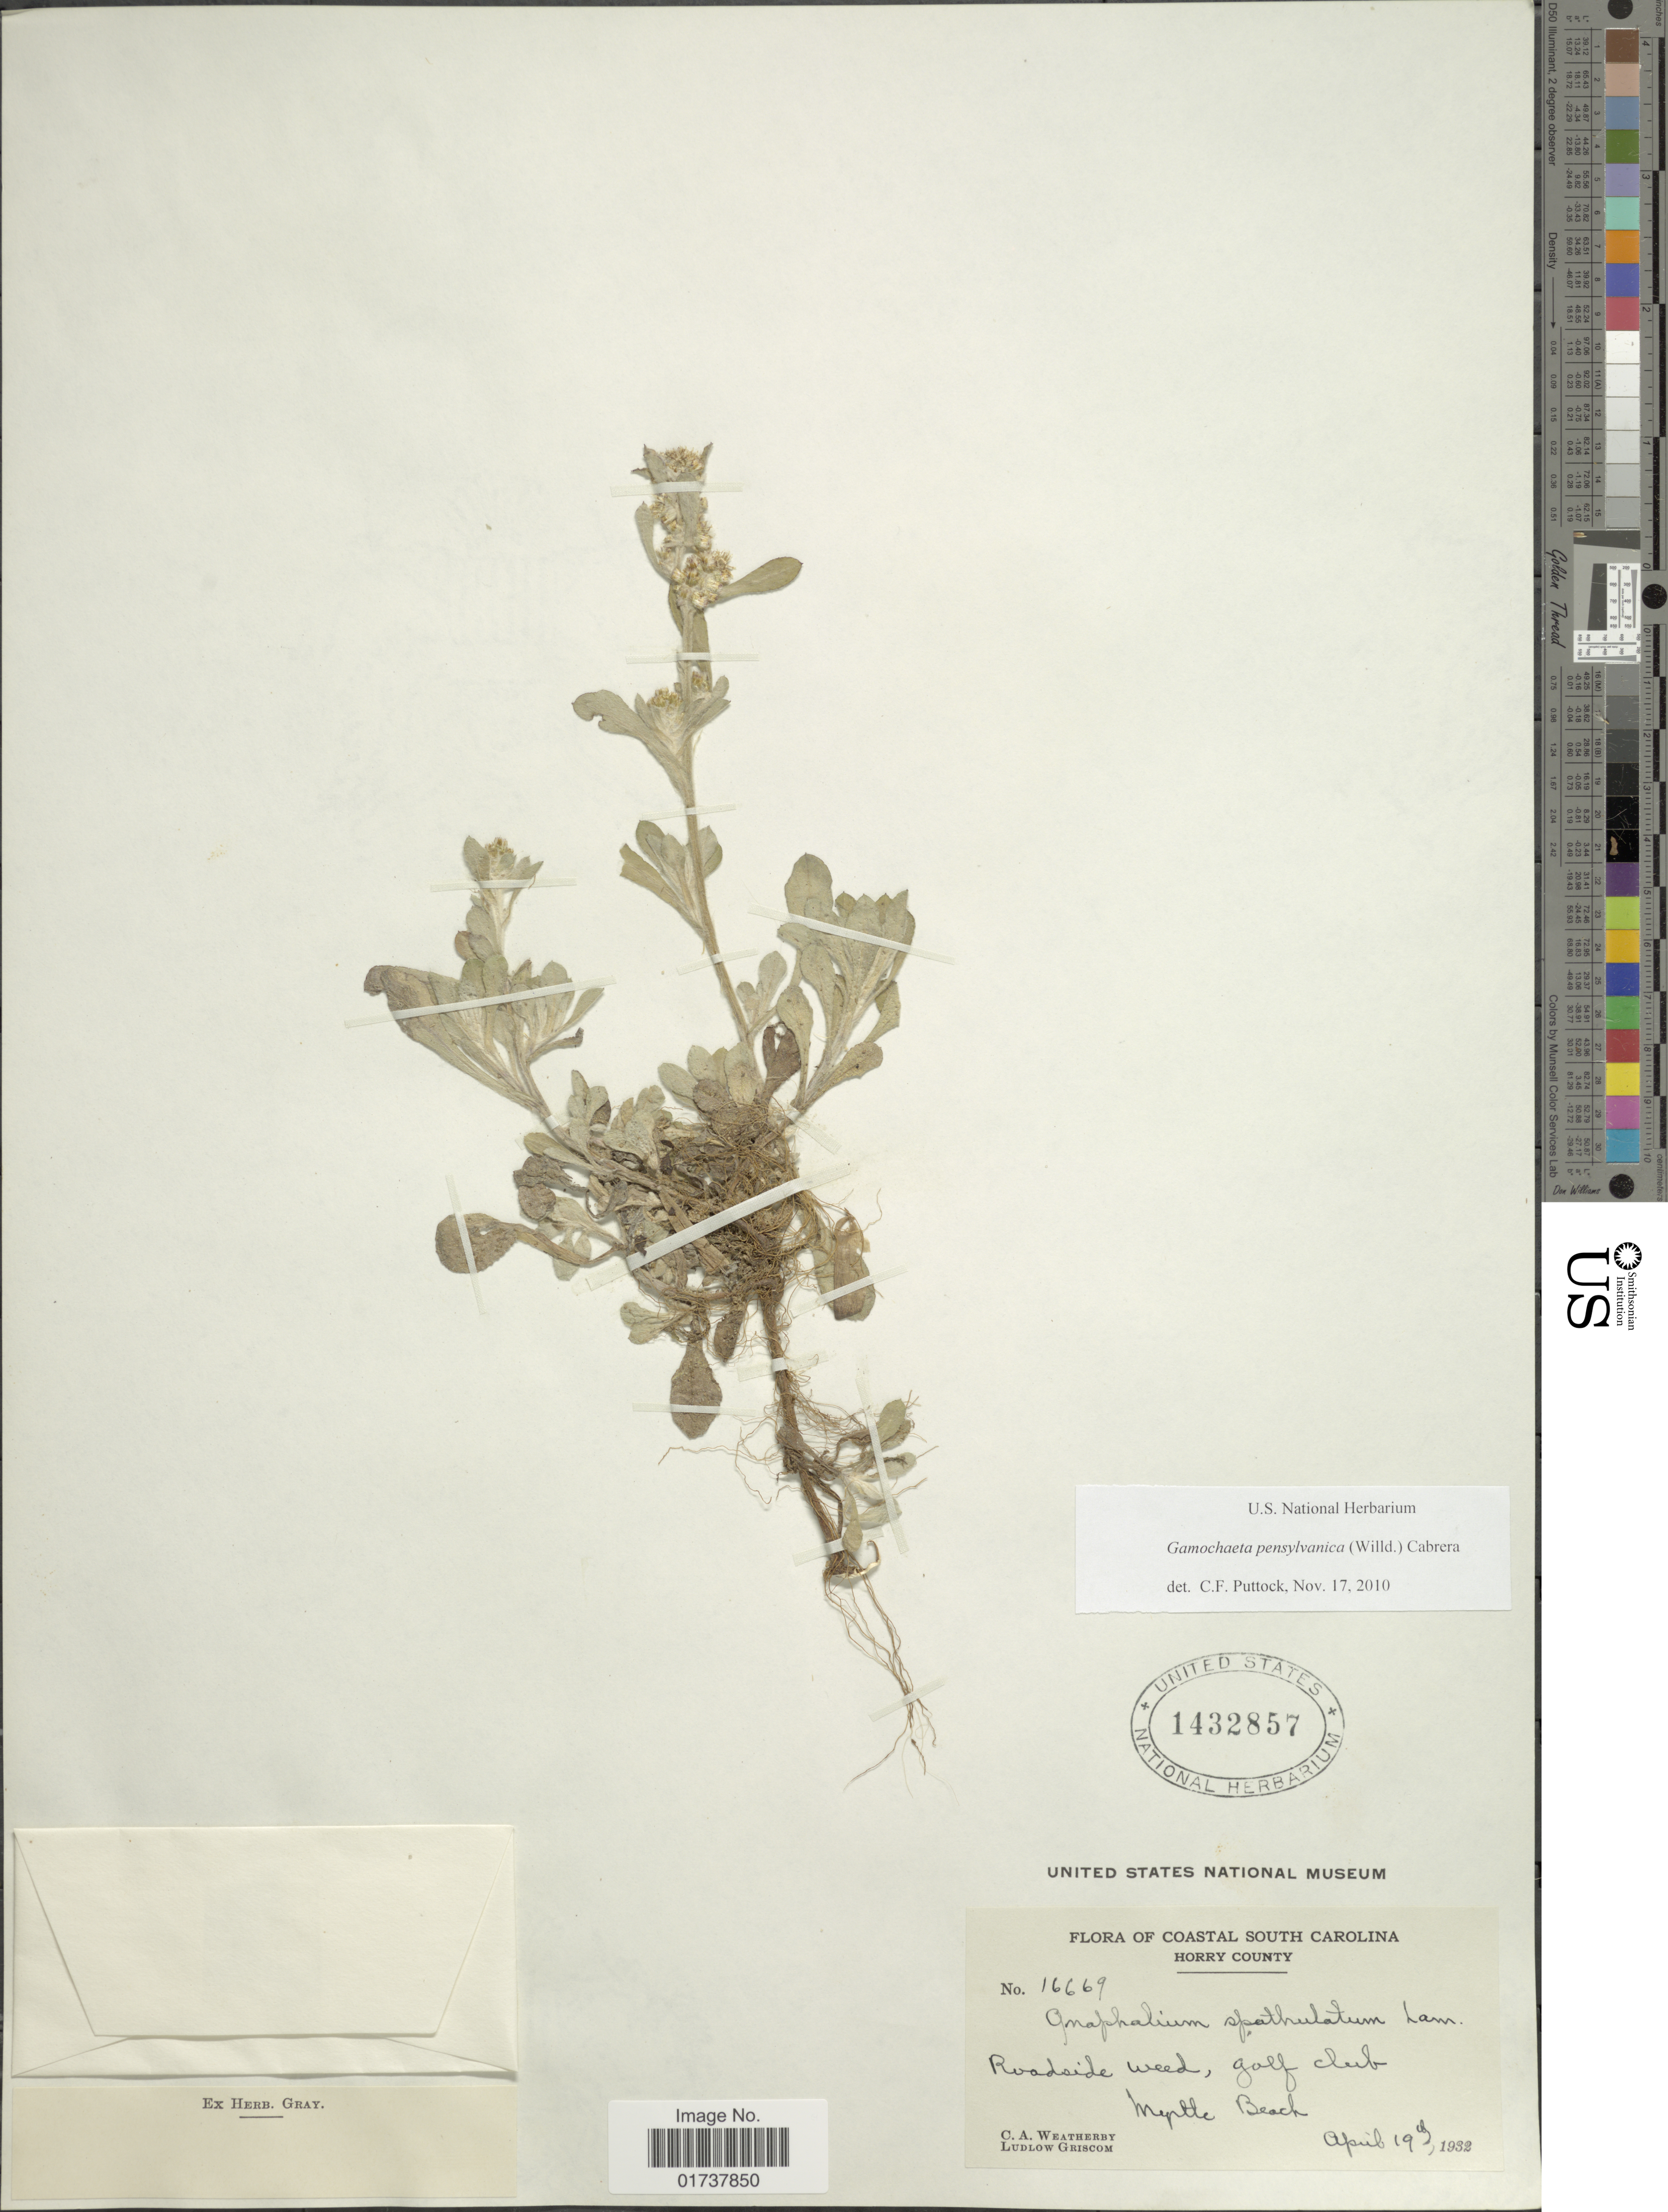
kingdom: Plantae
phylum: Tracheophyta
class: Magnoliopsida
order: Asterales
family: Asteraceae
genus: Gamochaeta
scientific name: Gamochaeta pensylvanica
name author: (Willd.) Cabrera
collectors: C. A. Weatherby & L. Griscom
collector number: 16669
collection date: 1932-04-19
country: United States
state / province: South Carolina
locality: Coastal South Carolina, Horry County, Roadside weed, golf club Myrtle Beach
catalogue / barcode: US 1432857